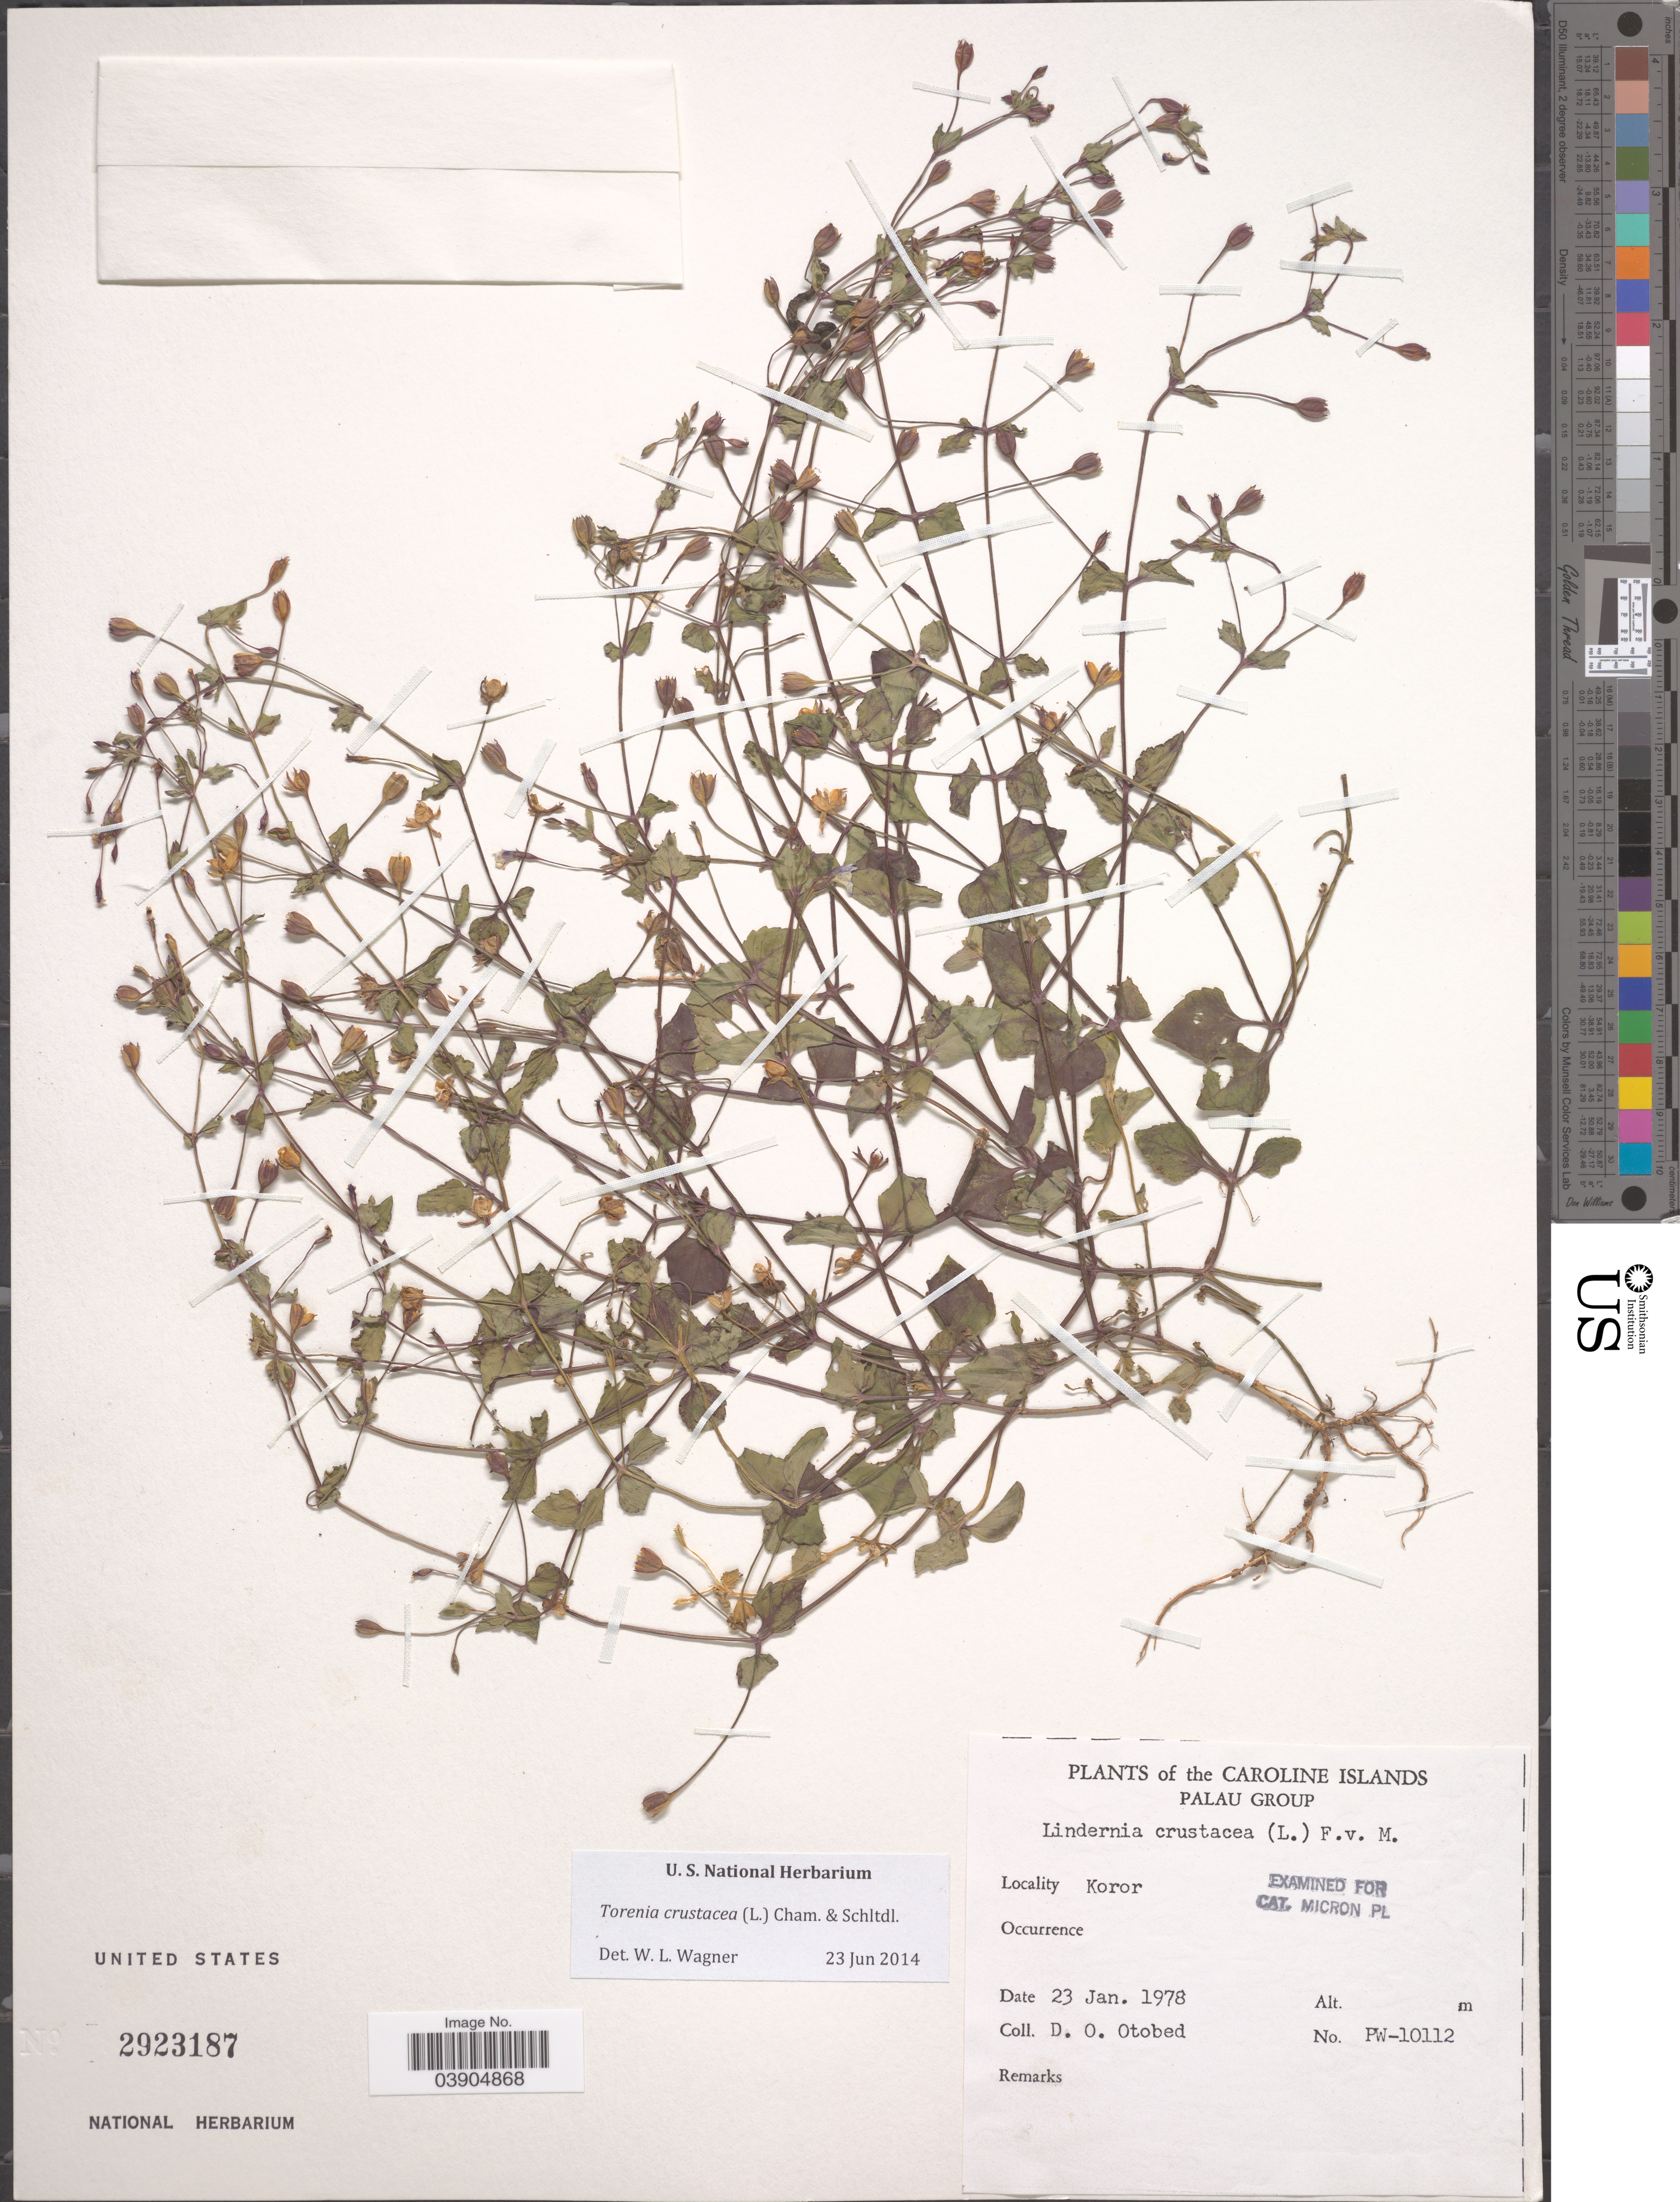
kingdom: Plantae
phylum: Tracheophyta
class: Magnoliopsida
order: Lamiales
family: Linderniaceae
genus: Lindernia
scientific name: Lindernia crustacea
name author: (L.) F. Muell.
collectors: D. O. Otobed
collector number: PW-10112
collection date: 1978-01-23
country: Palau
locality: The Caroline Islands. Palau Group. Koror.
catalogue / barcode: US 2923187